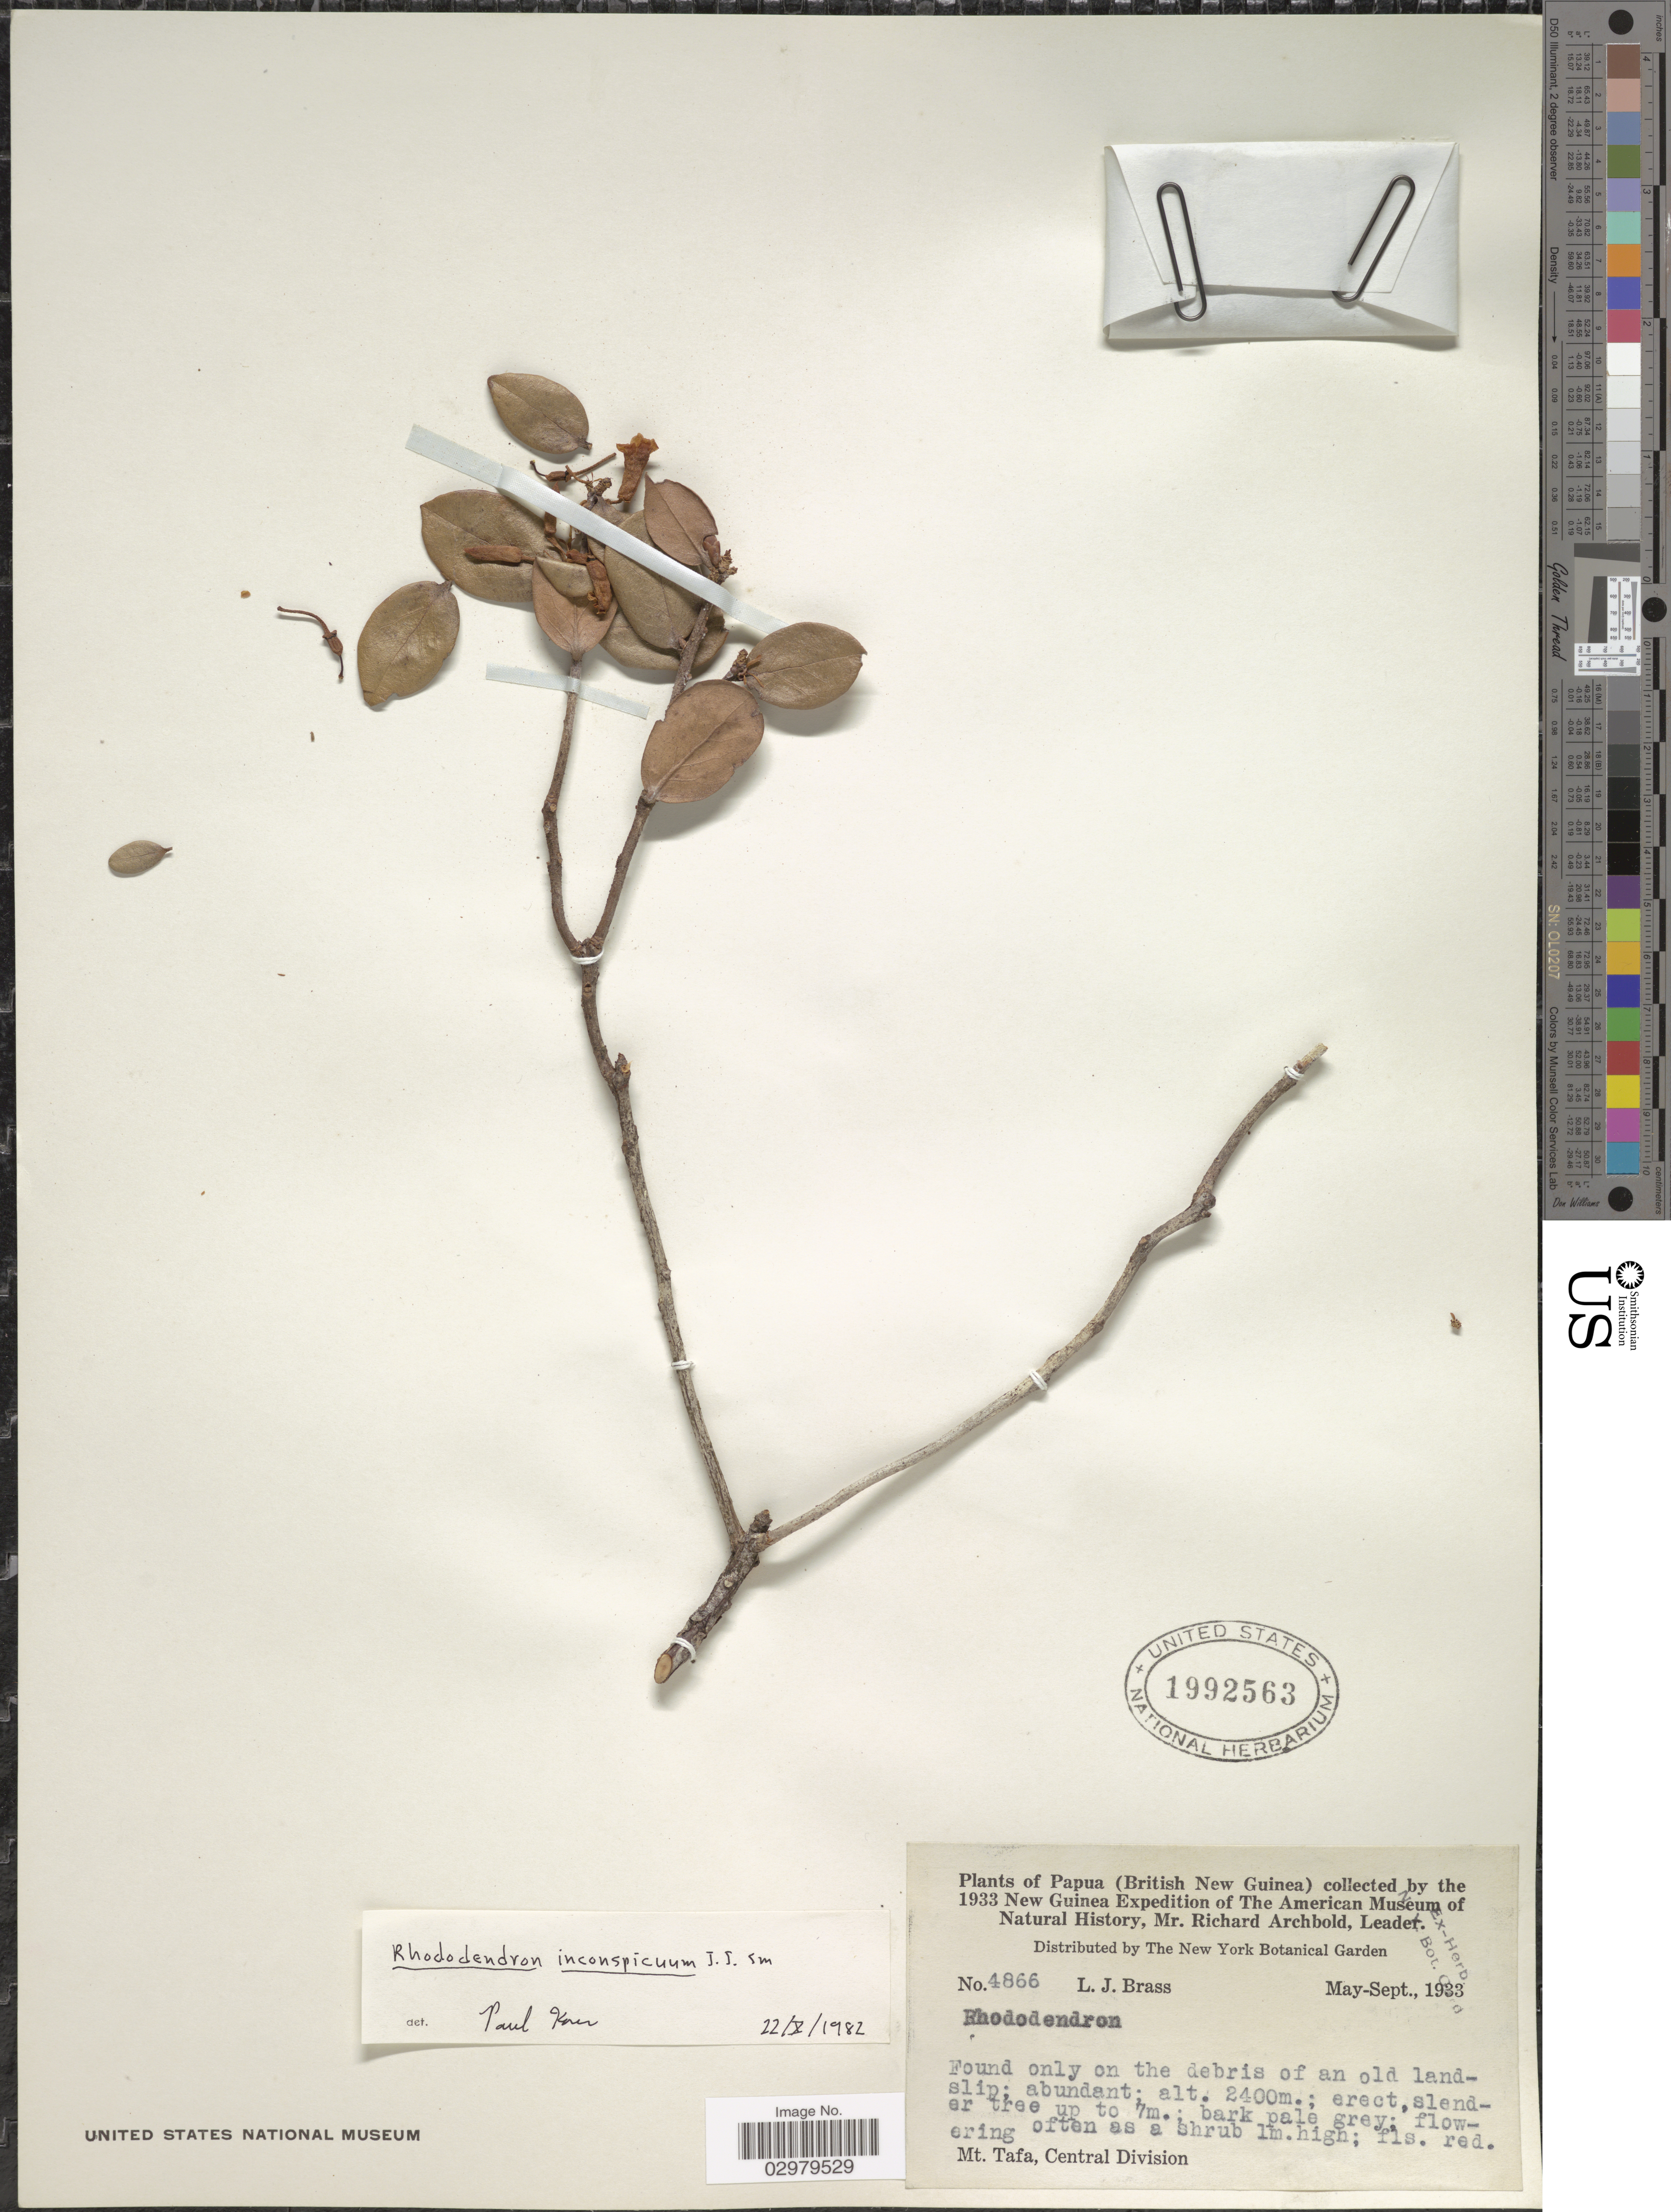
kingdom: Plantae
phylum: Tracheophyta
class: Magnoliopsida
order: Ericales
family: Ericaceae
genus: Rhododendron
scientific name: Rhododendron inconspicuum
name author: J.J. Sm.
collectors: L. J. Brass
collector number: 4866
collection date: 1933-05/1933-09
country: Papua New Guinea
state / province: Central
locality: Papua (British New Guinea). Mt. Tafa, Central Division.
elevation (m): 2400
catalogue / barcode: US 1992563